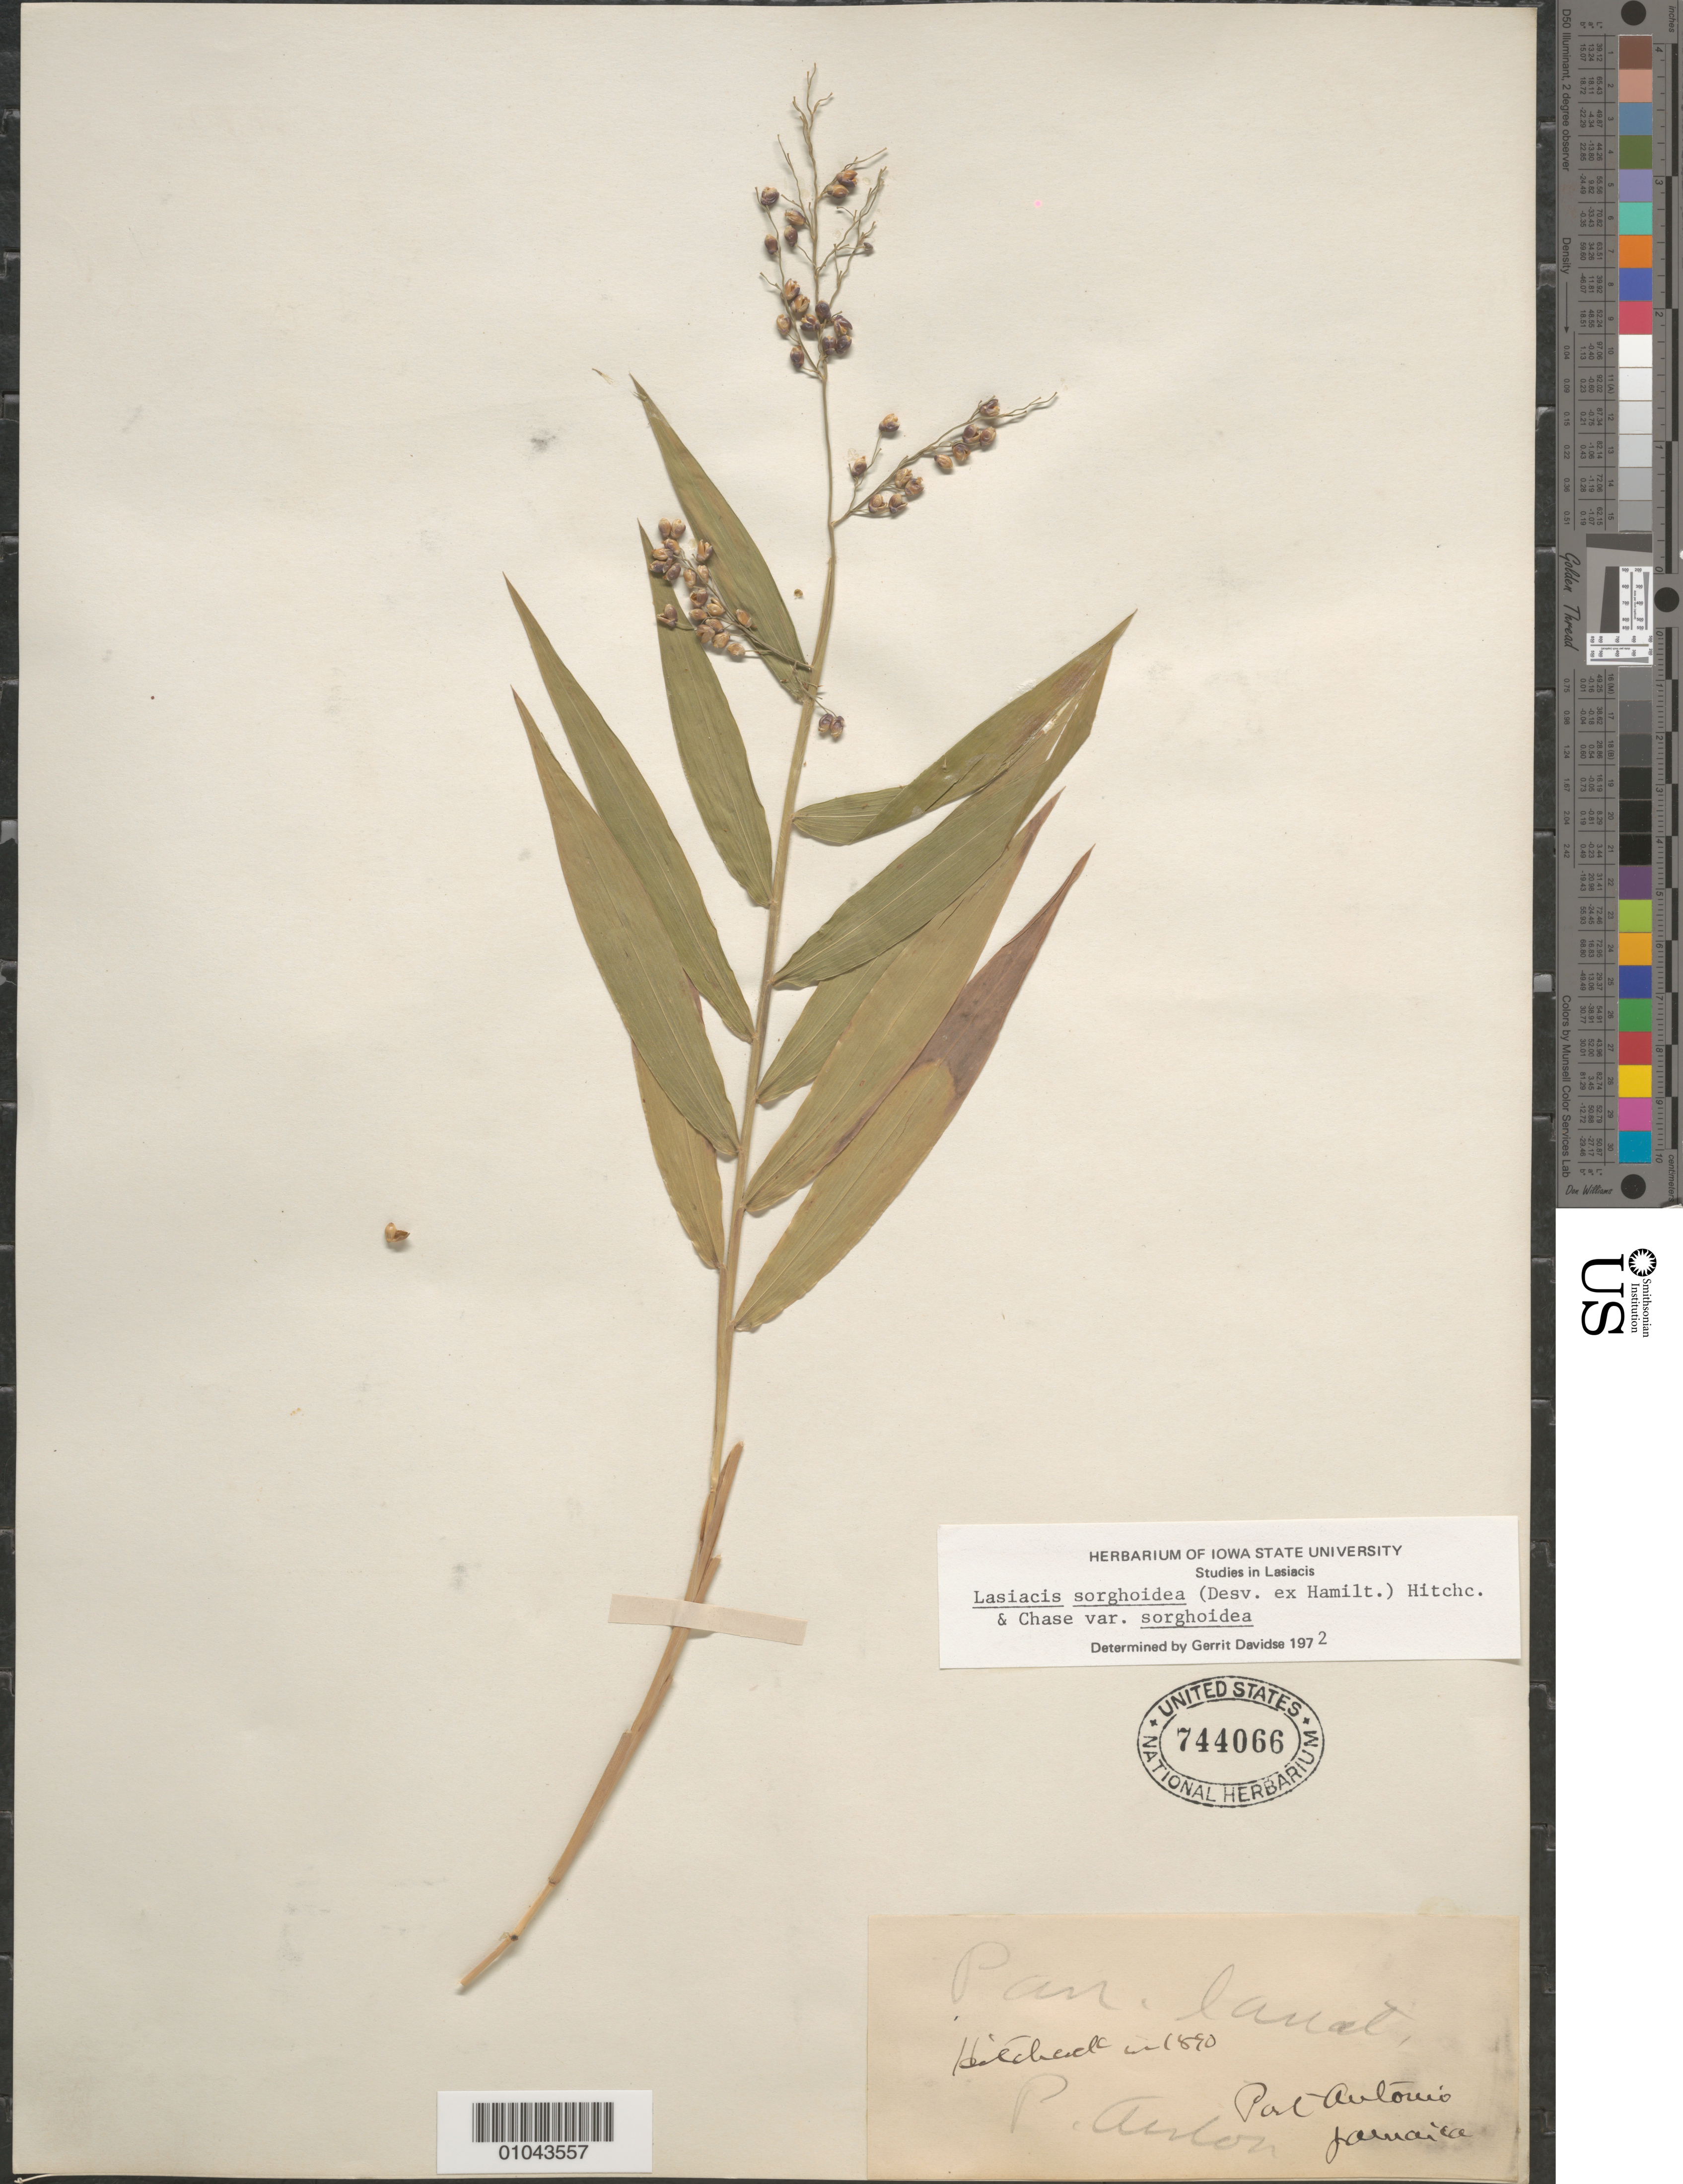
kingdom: Plantae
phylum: Tracheophyta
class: Liliopsida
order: Poales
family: Poaceae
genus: Lasiacis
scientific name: Lasiacis sorghoidea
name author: (Desv. ex Ham.) Hitchc. & Chase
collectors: A. S. Hitchcock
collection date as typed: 01 Jan 1890 to 31 Dec 1890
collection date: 1890-01-01/1890-12-31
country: Jamaica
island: Jamaica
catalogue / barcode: US 744066